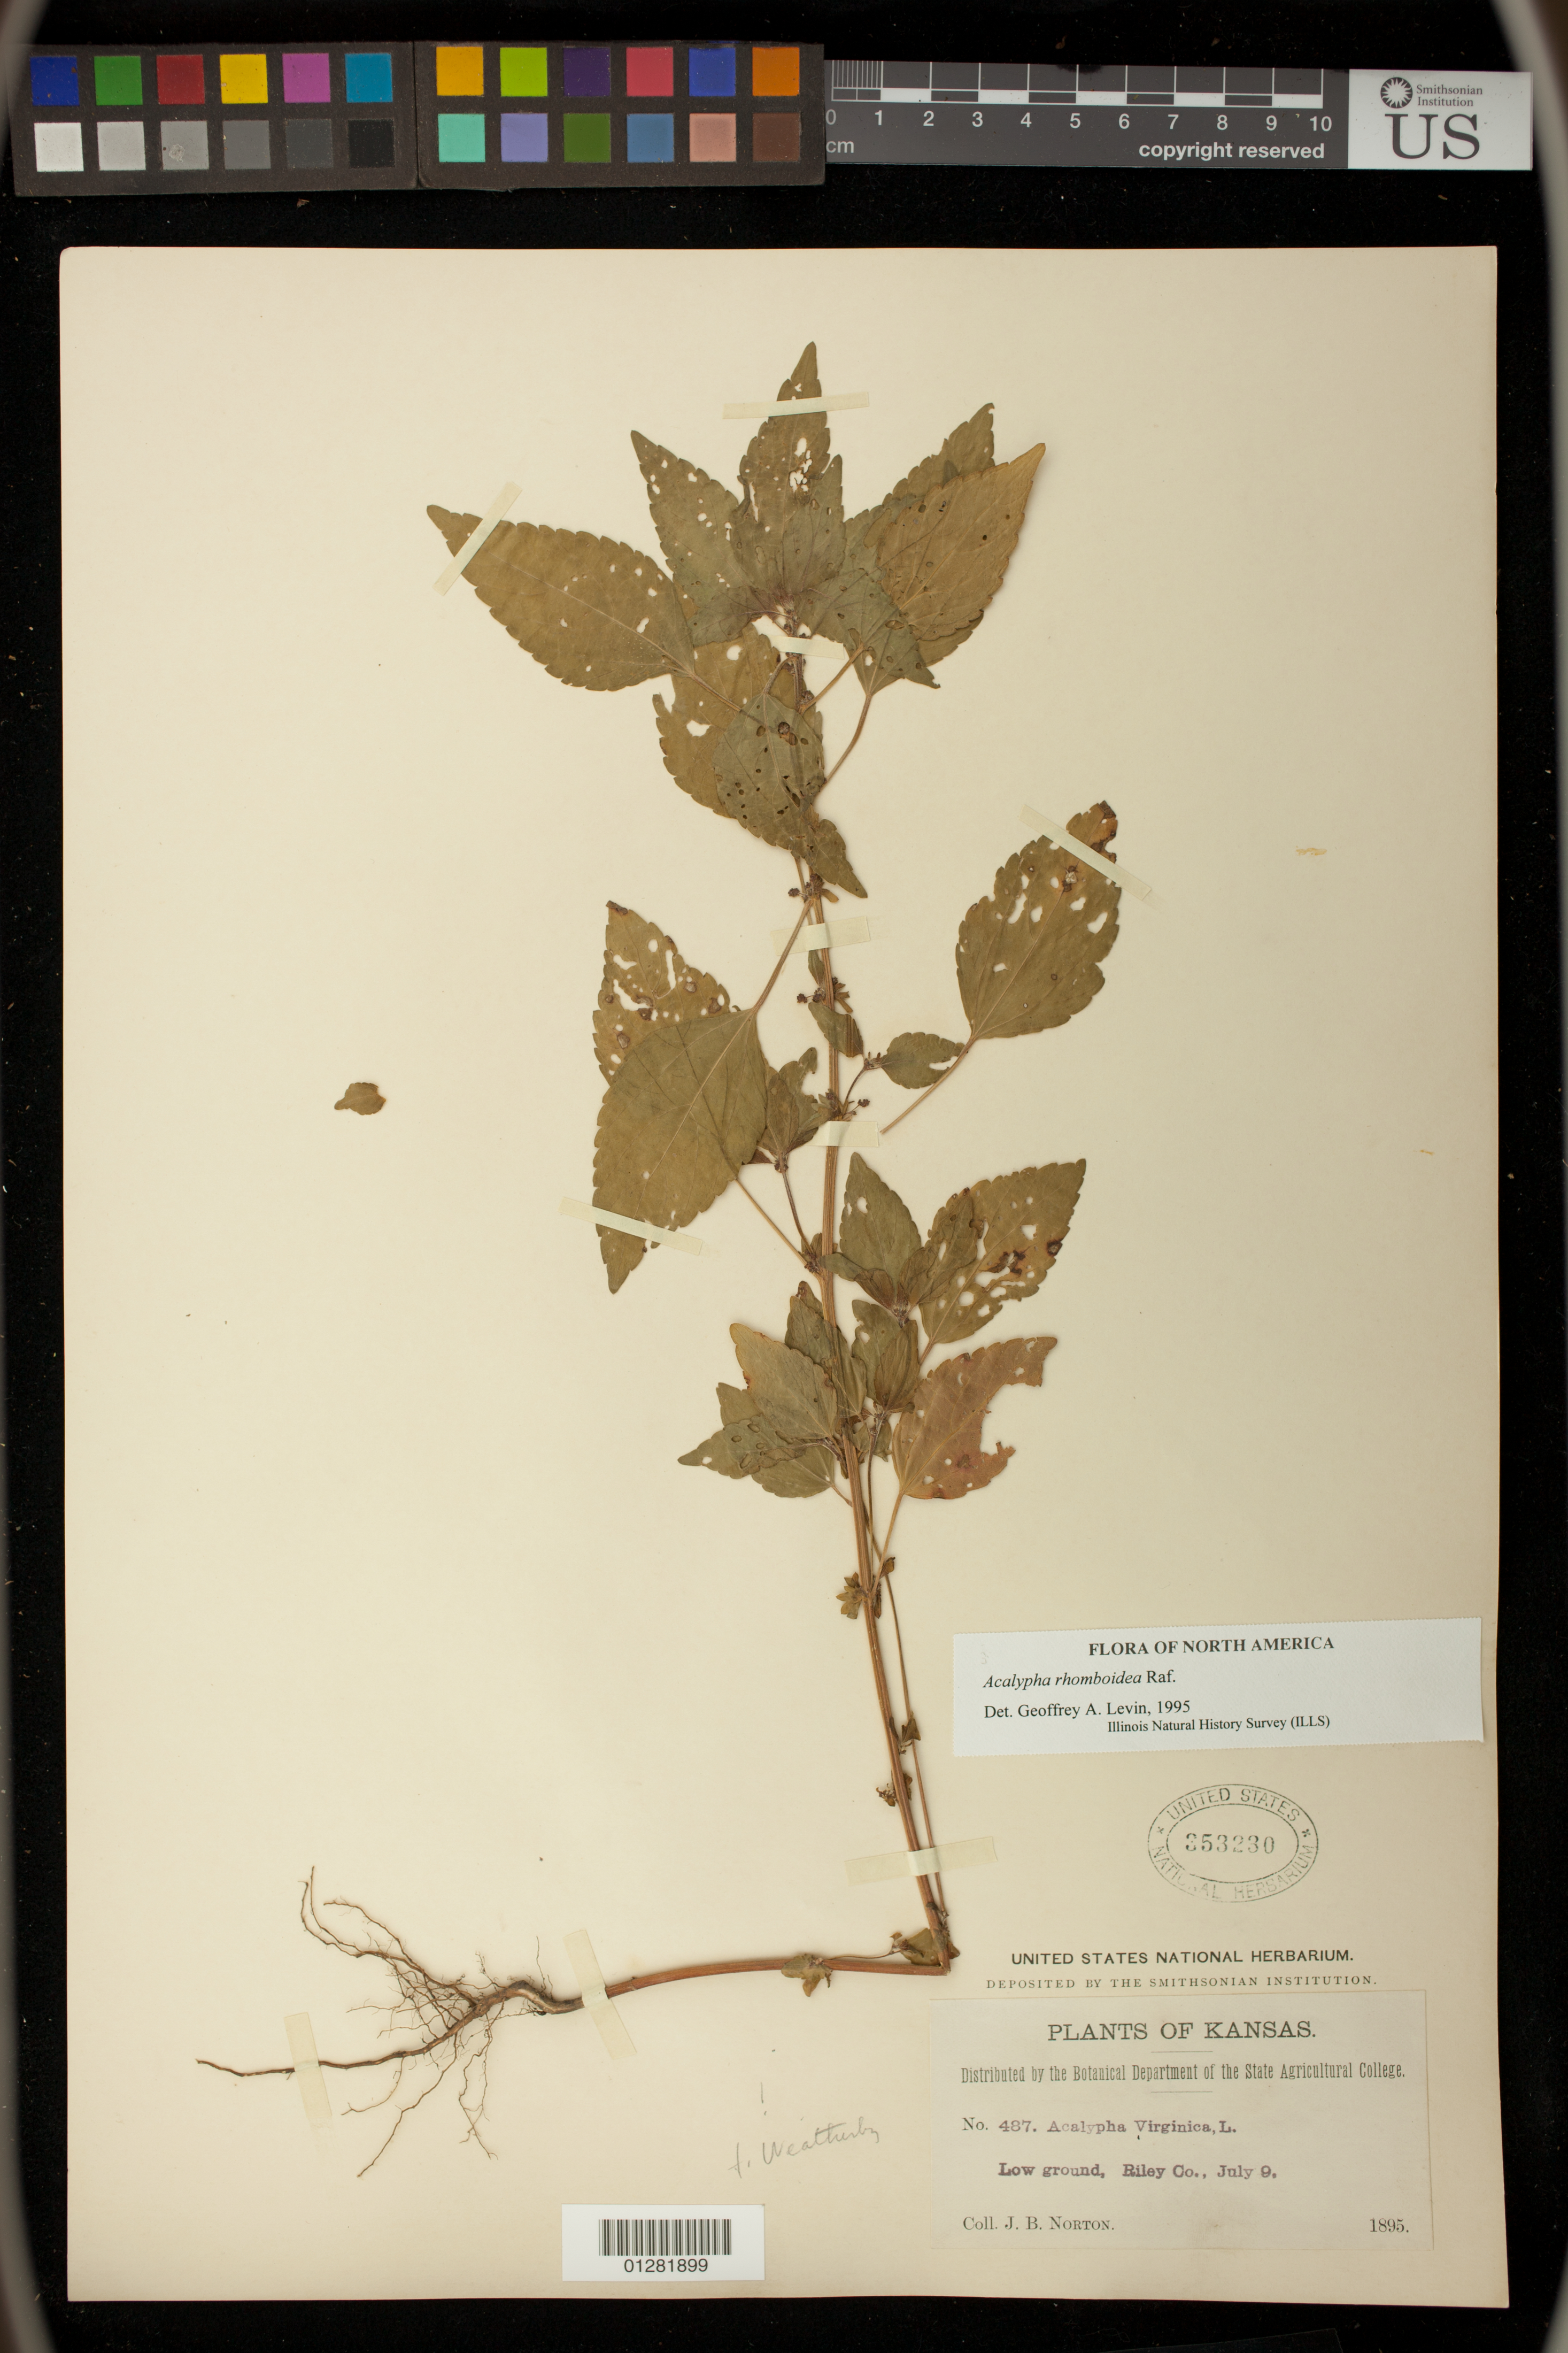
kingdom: Plantae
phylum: Tracheophyta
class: Magnoliopsida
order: Malpighiales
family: Euphorbiaceae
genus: Acalypha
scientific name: Acalypha rhomboidea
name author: Raf.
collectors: J. B. Norton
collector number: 487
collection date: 1895-07-09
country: United States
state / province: Kansas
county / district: Riley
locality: Low ground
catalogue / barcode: US 353230